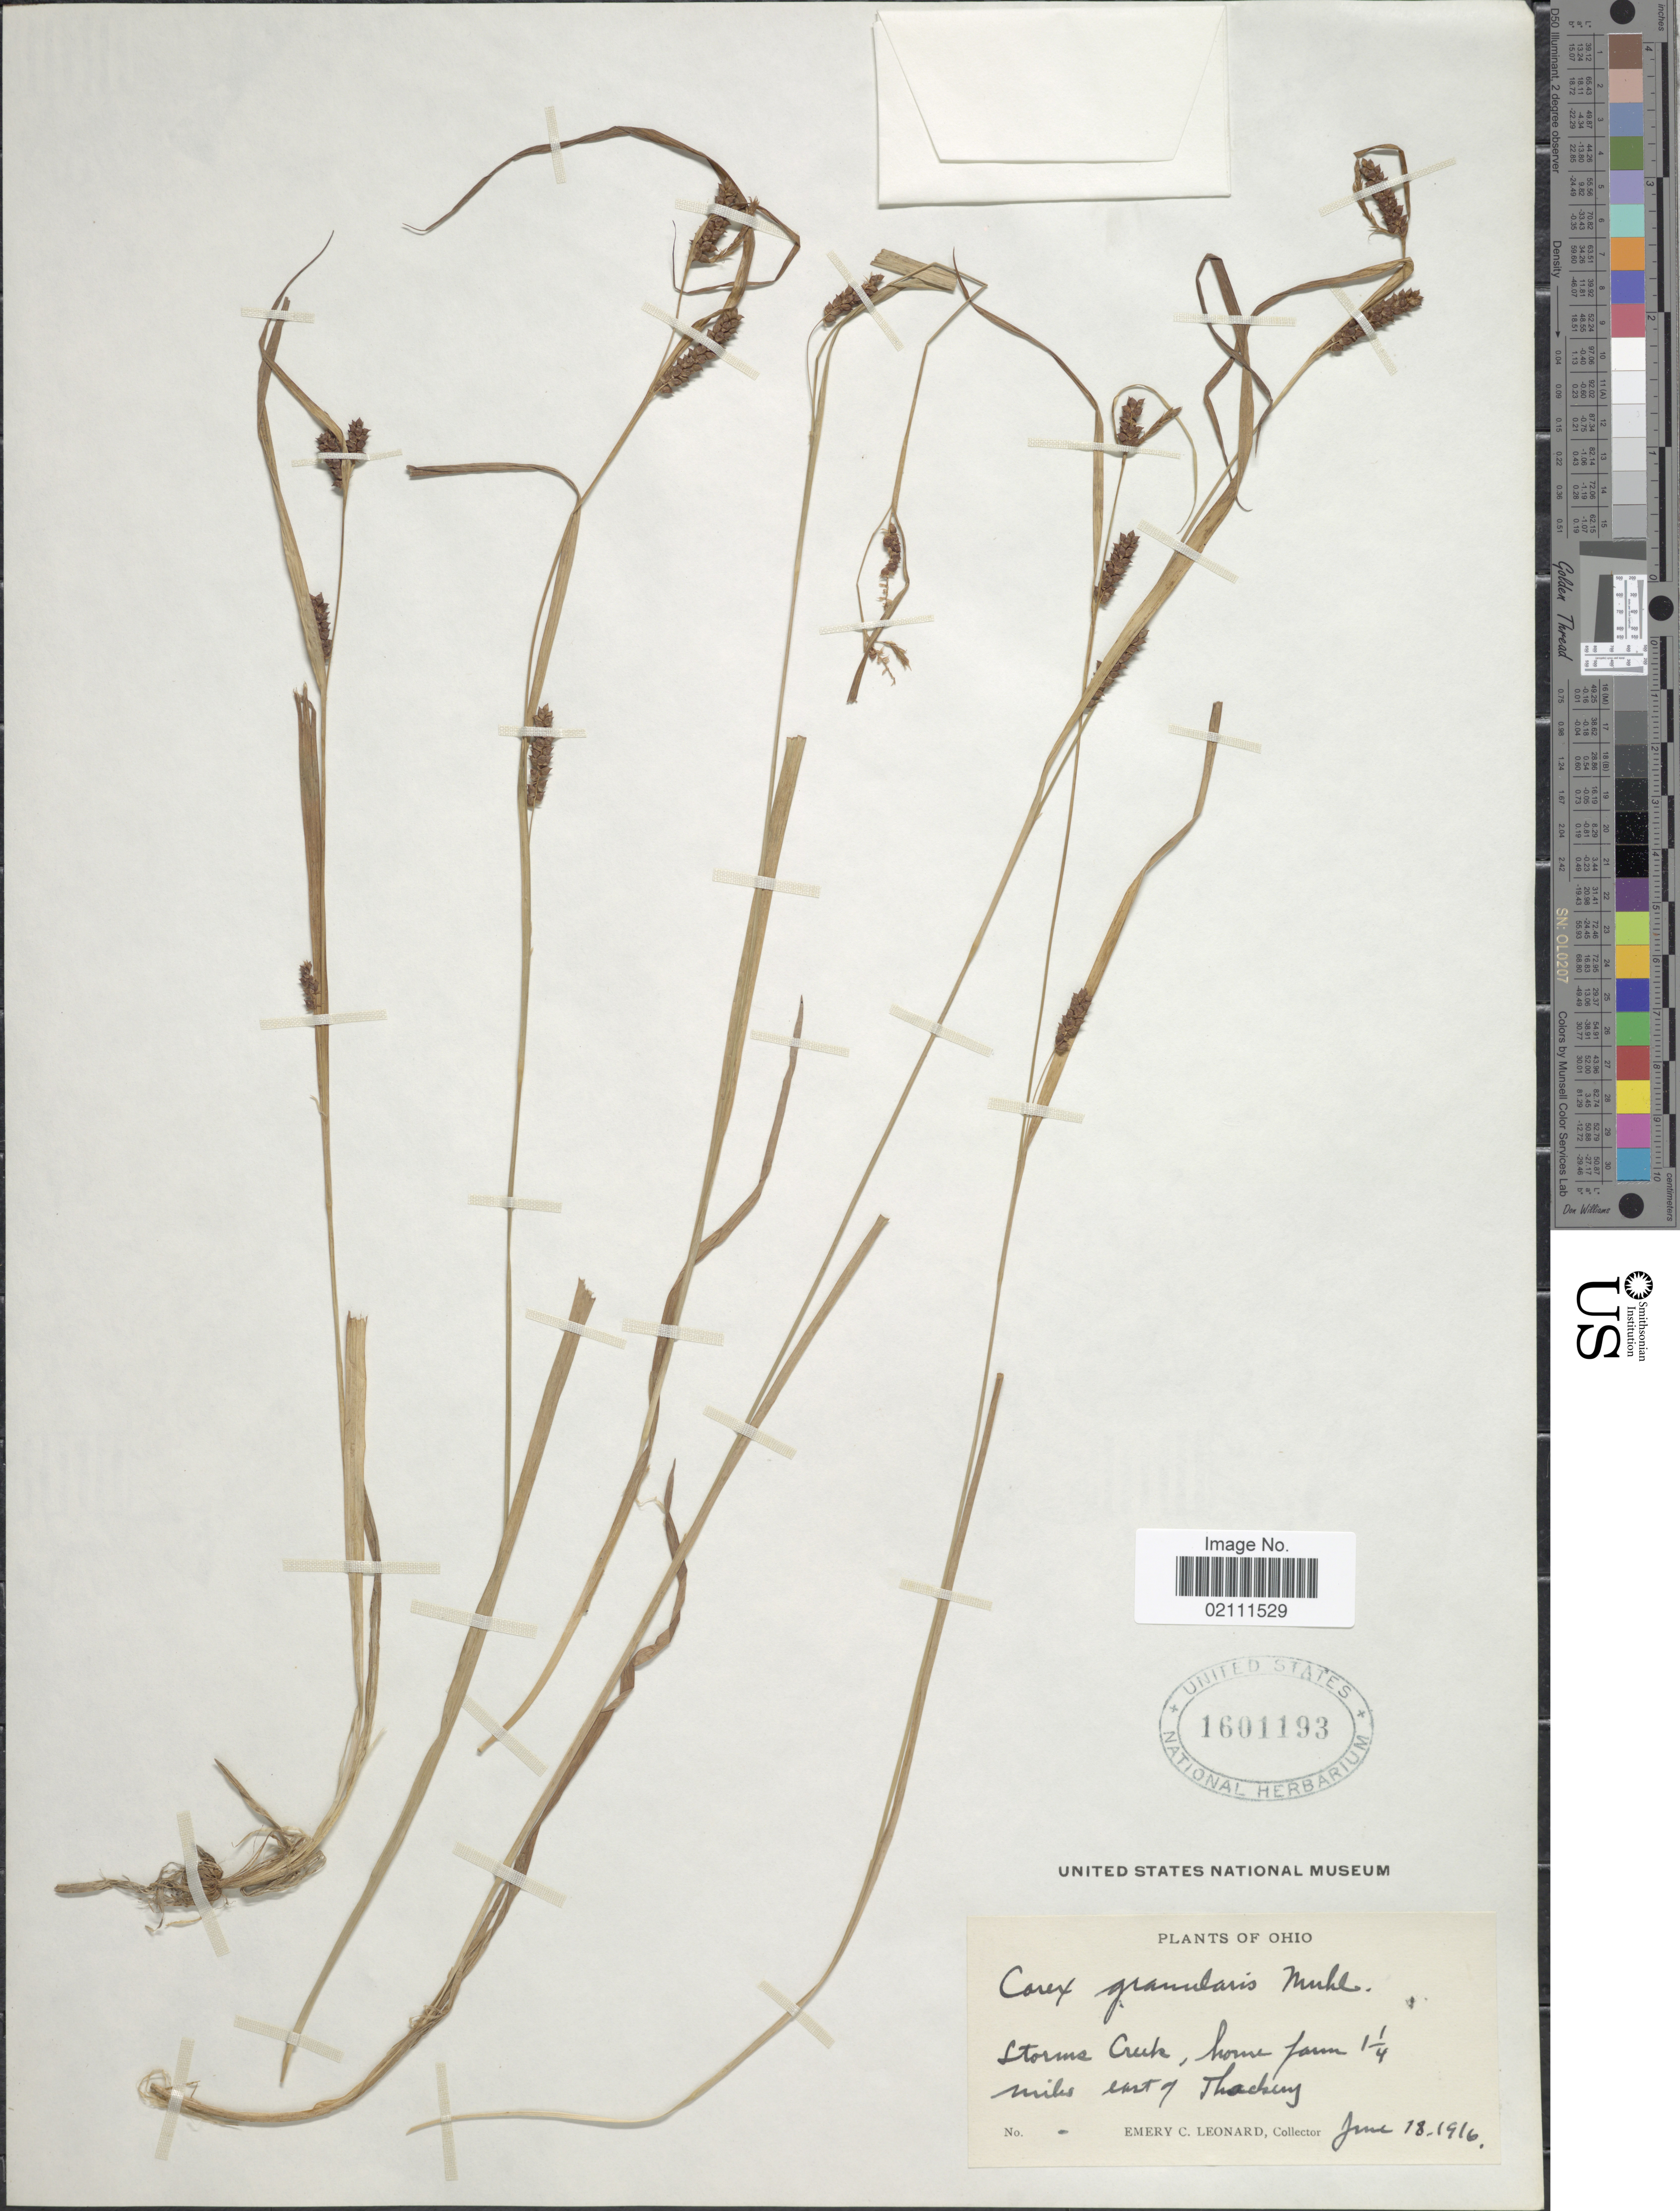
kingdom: Plantae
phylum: Tracheophyta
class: Liliopsida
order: Poales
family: Cyperaceae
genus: Carex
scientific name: Carex granularis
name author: Muhl. ex Willd.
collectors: E. C. Leonard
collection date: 1916-06-18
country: United States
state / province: Ohio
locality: Storms Creek, home farm 11/4 miles east of Thackery.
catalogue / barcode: US 1601193